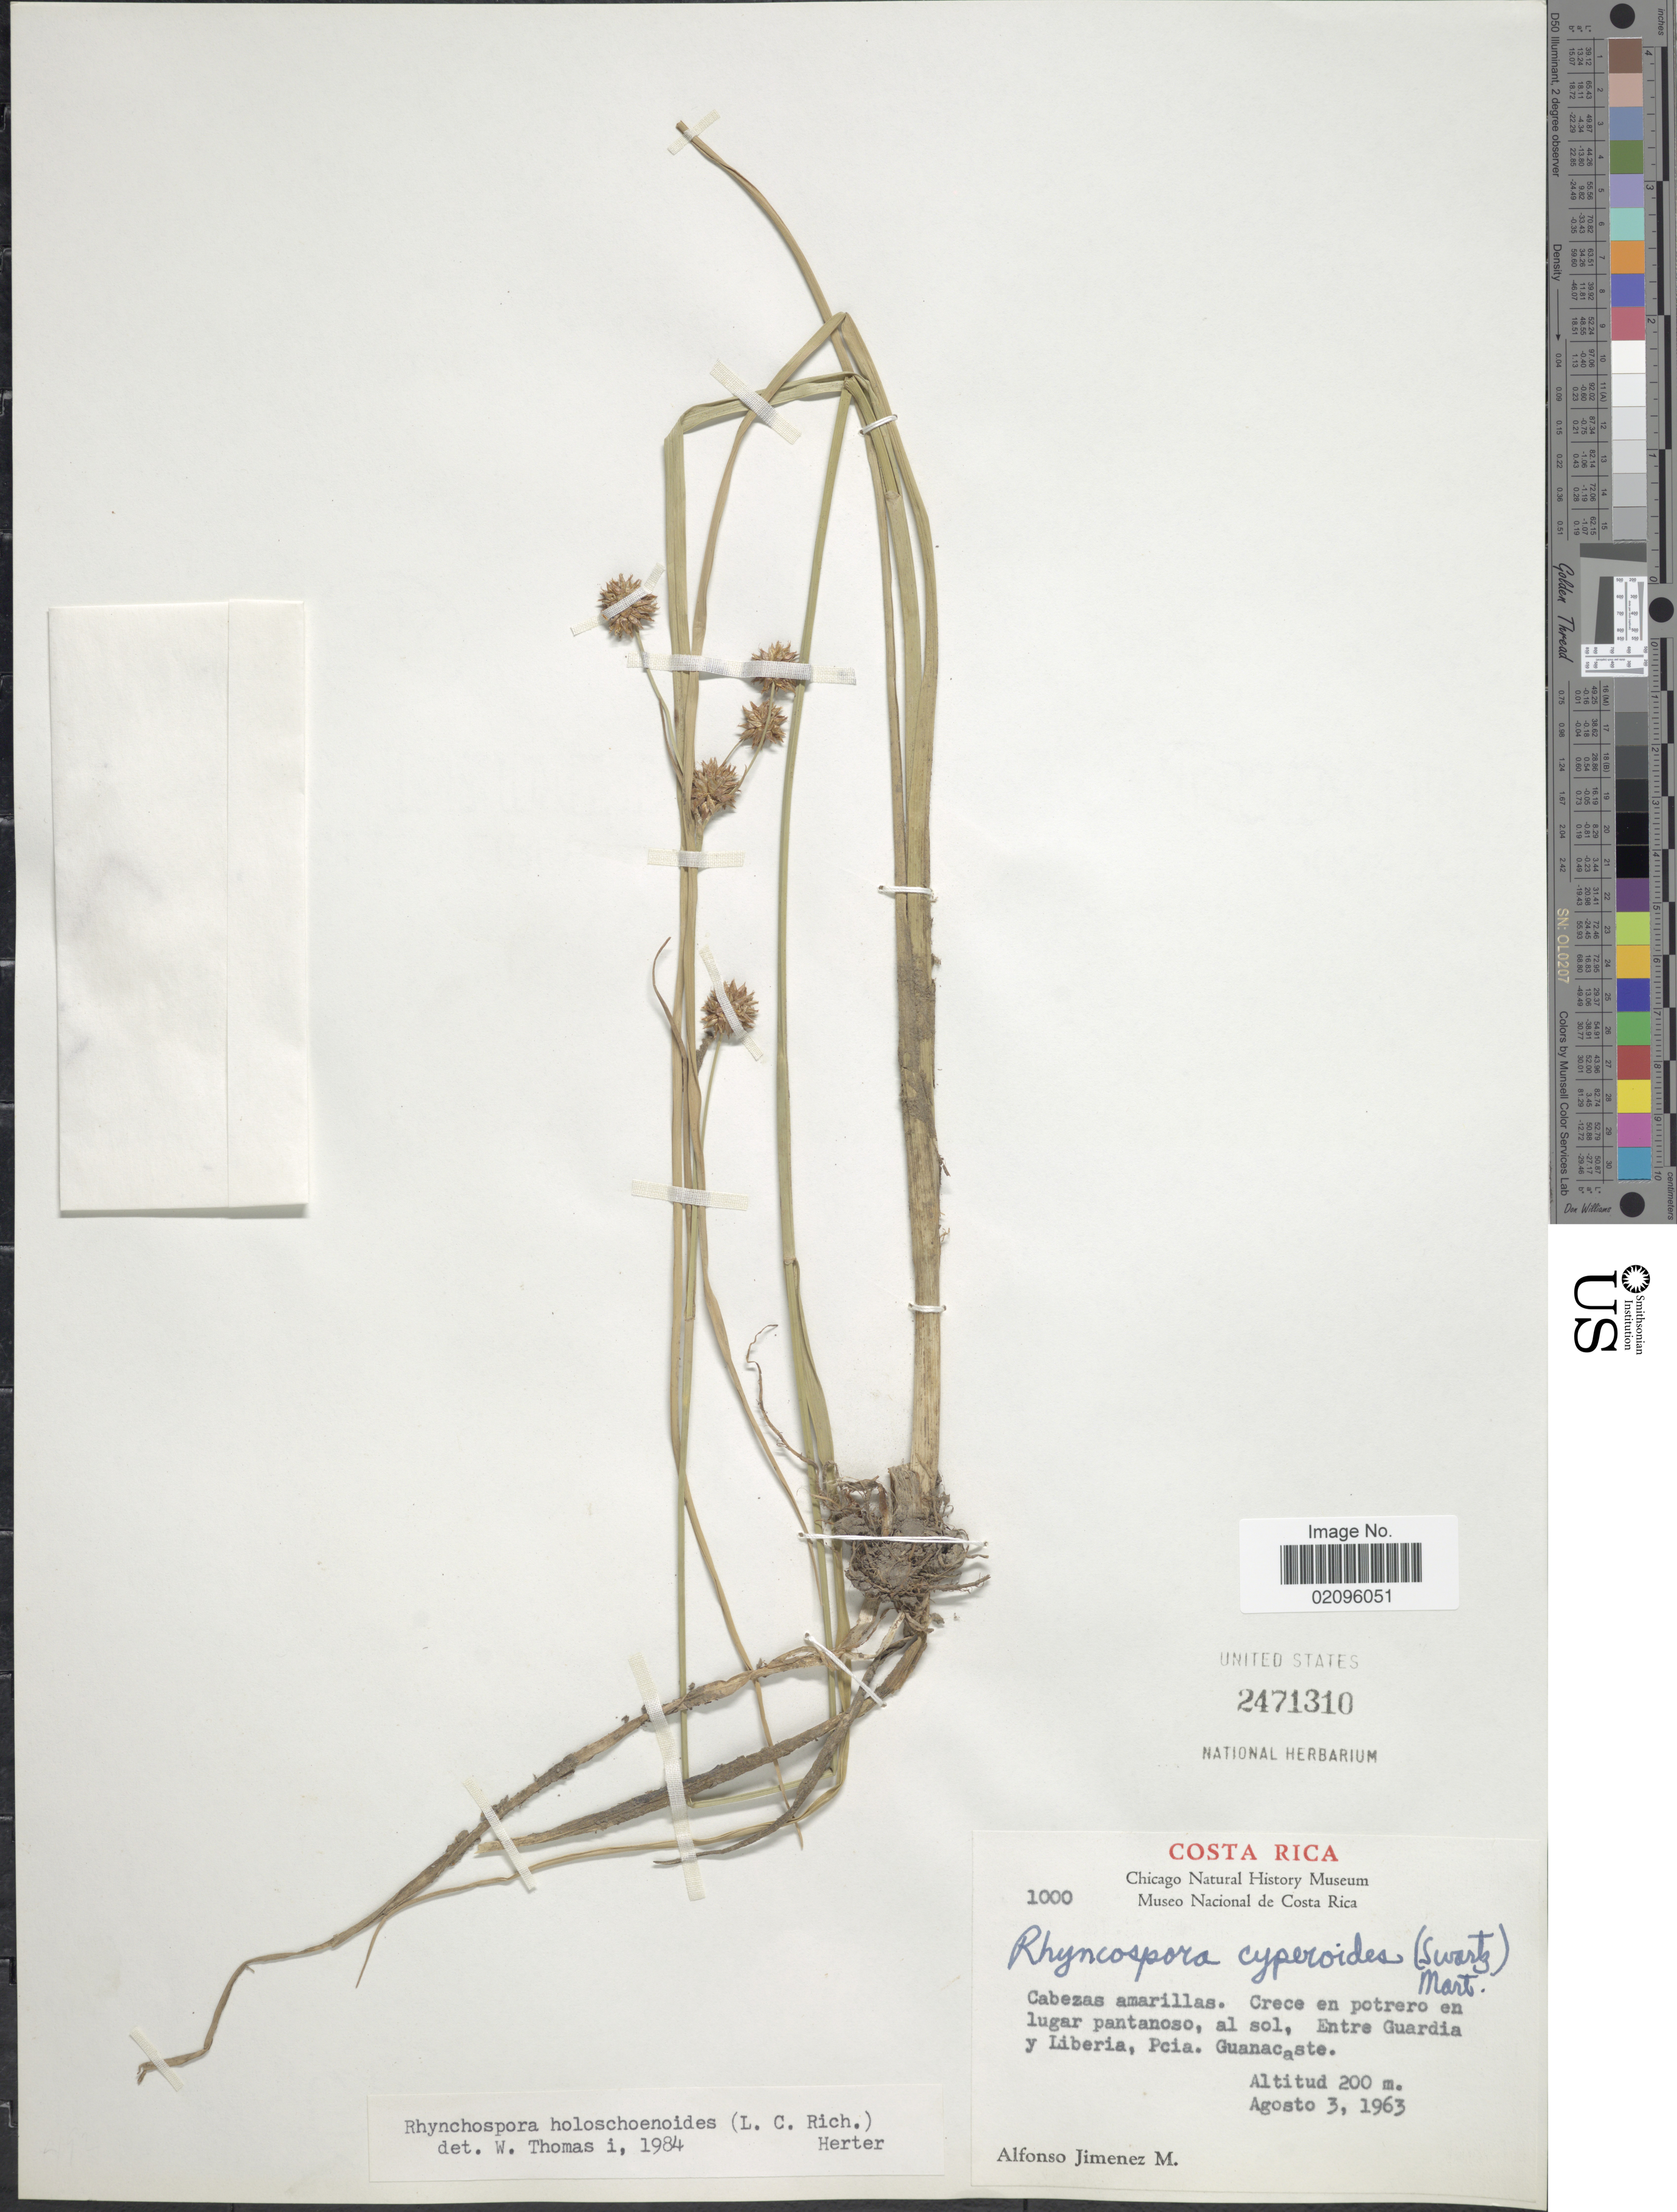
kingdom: Plantae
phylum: Tracheophyta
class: Liliopsida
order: Poales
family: Cyperaceae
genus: Rhynchospora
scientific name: Rhynchospora holoschoenoides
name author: (Rich.) Herter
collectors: A. Jimenez M.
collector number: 1000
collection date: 1963-08-03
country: Costa Rica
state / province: Guanacaste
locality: Crece en potrero en lugar pantanoso, entre Guardia y Liberia.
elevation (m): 200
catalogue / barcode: US 2471310